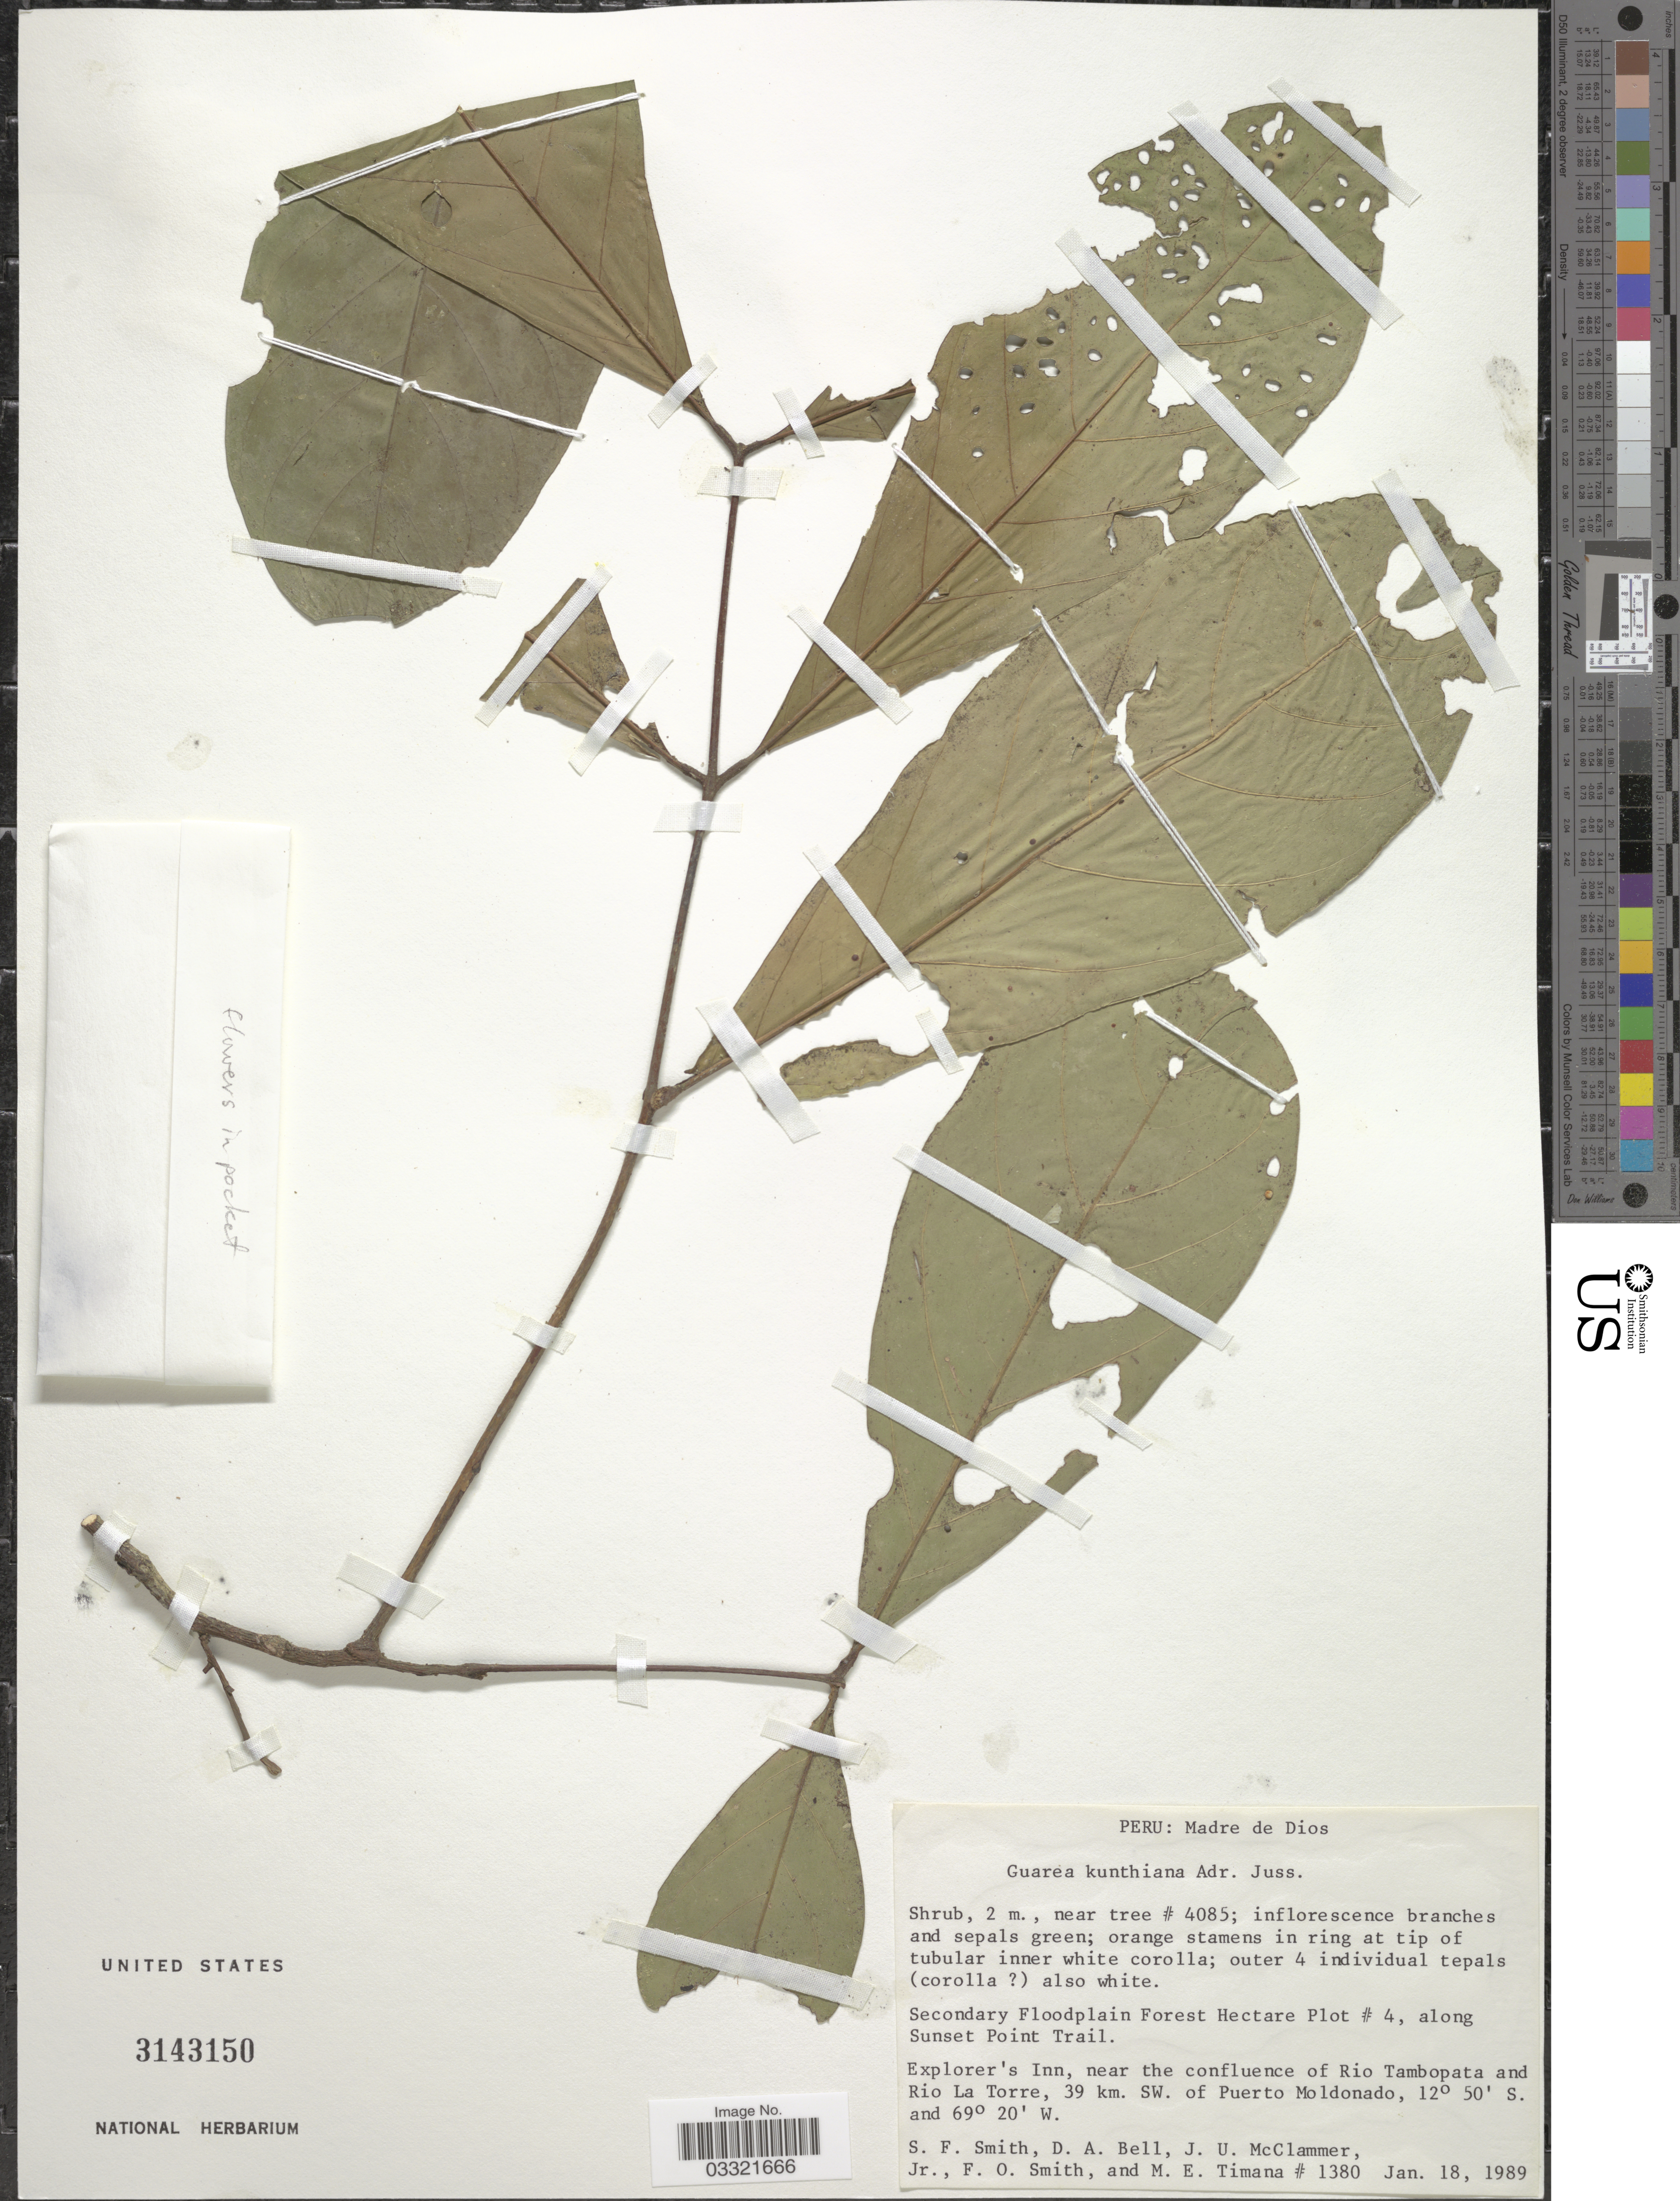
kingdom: Plantae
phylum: Tracheophyta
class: Magnoliopsida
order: Sapindales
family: Meliaceae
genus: Guarea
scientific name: Guarea kunthiana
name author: A. Juss.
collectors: S.F. Smith, D. A. Bell, J. McClammer Jr. & F. Smith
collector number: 1380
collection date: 1989-01-18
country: Peru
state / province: Madre de Dios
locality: Secondary Floodplain Forest Hectare Plot # 4, along Sunset Point Trail. Explorer's Inn, near the confluence of Rio Tambopata and Rio La Torre, 39 km. SW. of Puerto Moldonado.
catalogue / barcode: US 3143150